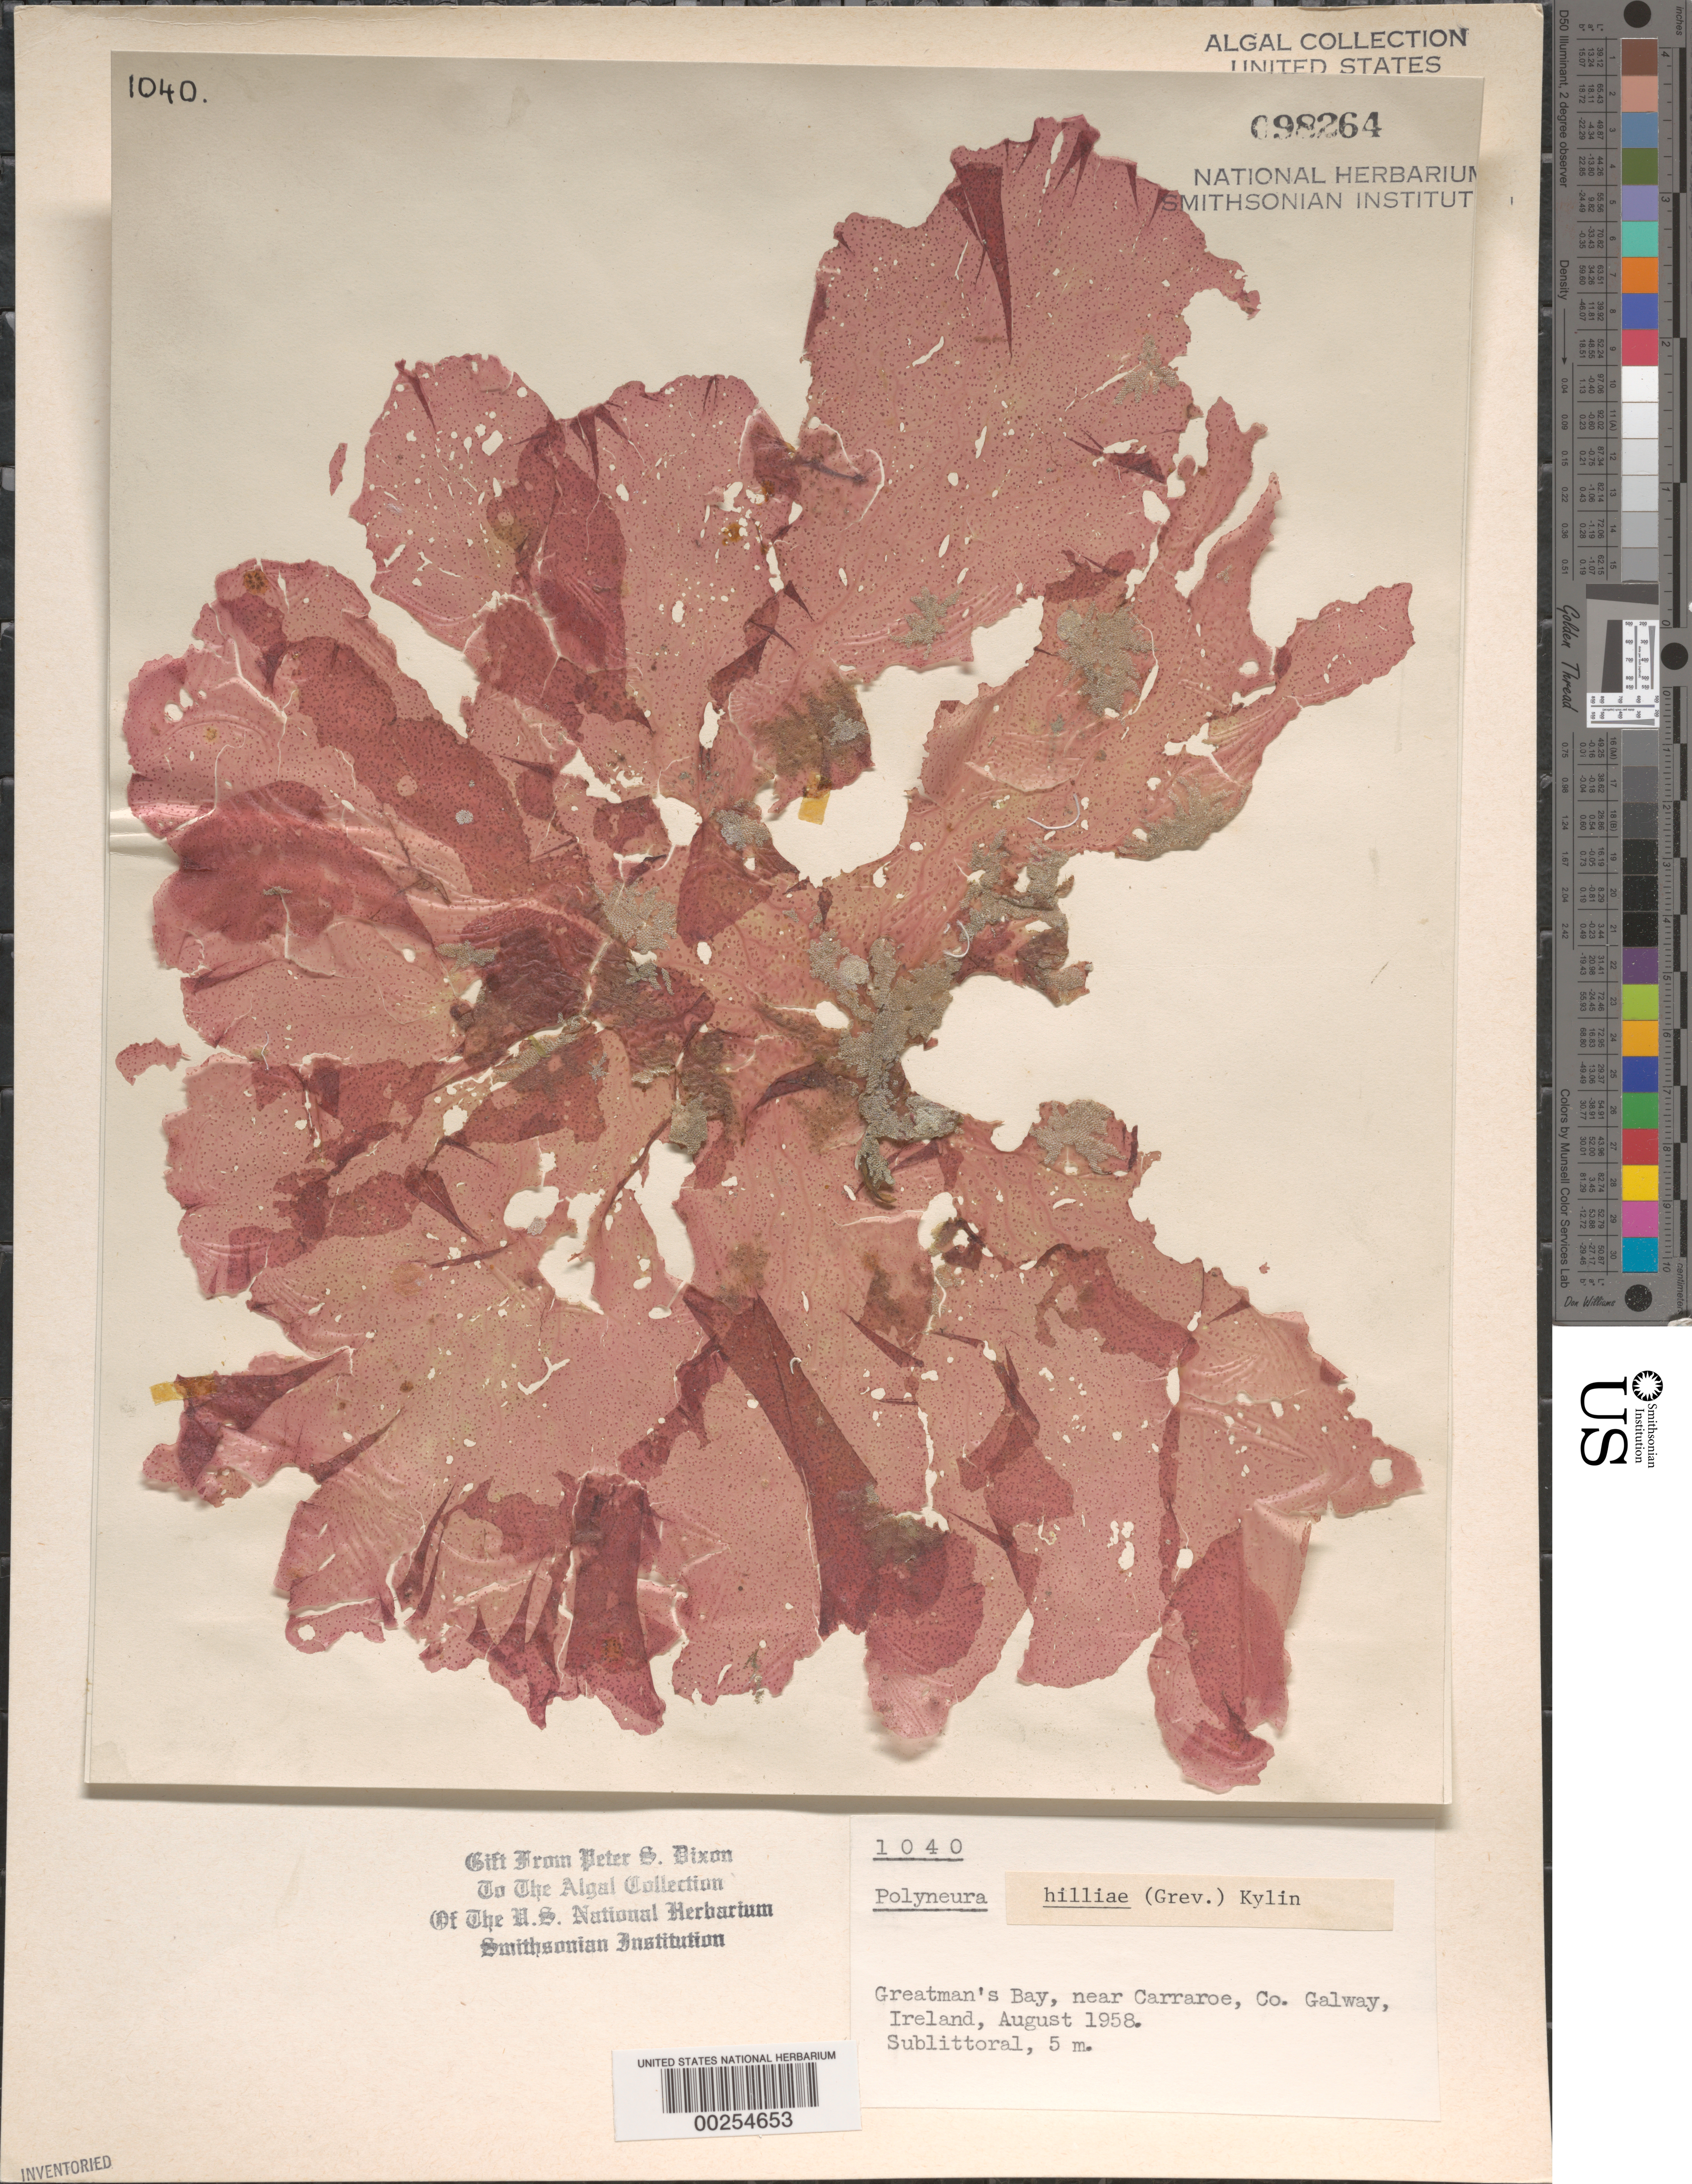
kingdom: Plantae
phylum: Rhodophyta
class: Florideophyceae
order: Ceramiales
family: Delesseriaceae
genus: Polyneura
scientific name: Polyneura bonnemaisonii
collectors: P. S. Dixon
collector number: PSD 1040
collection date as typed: Aug 1958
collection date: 1958-08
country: Ireland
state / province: Connaught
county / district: Galway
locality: Greatman's Bay, near Cararroe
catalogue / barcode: US 98264